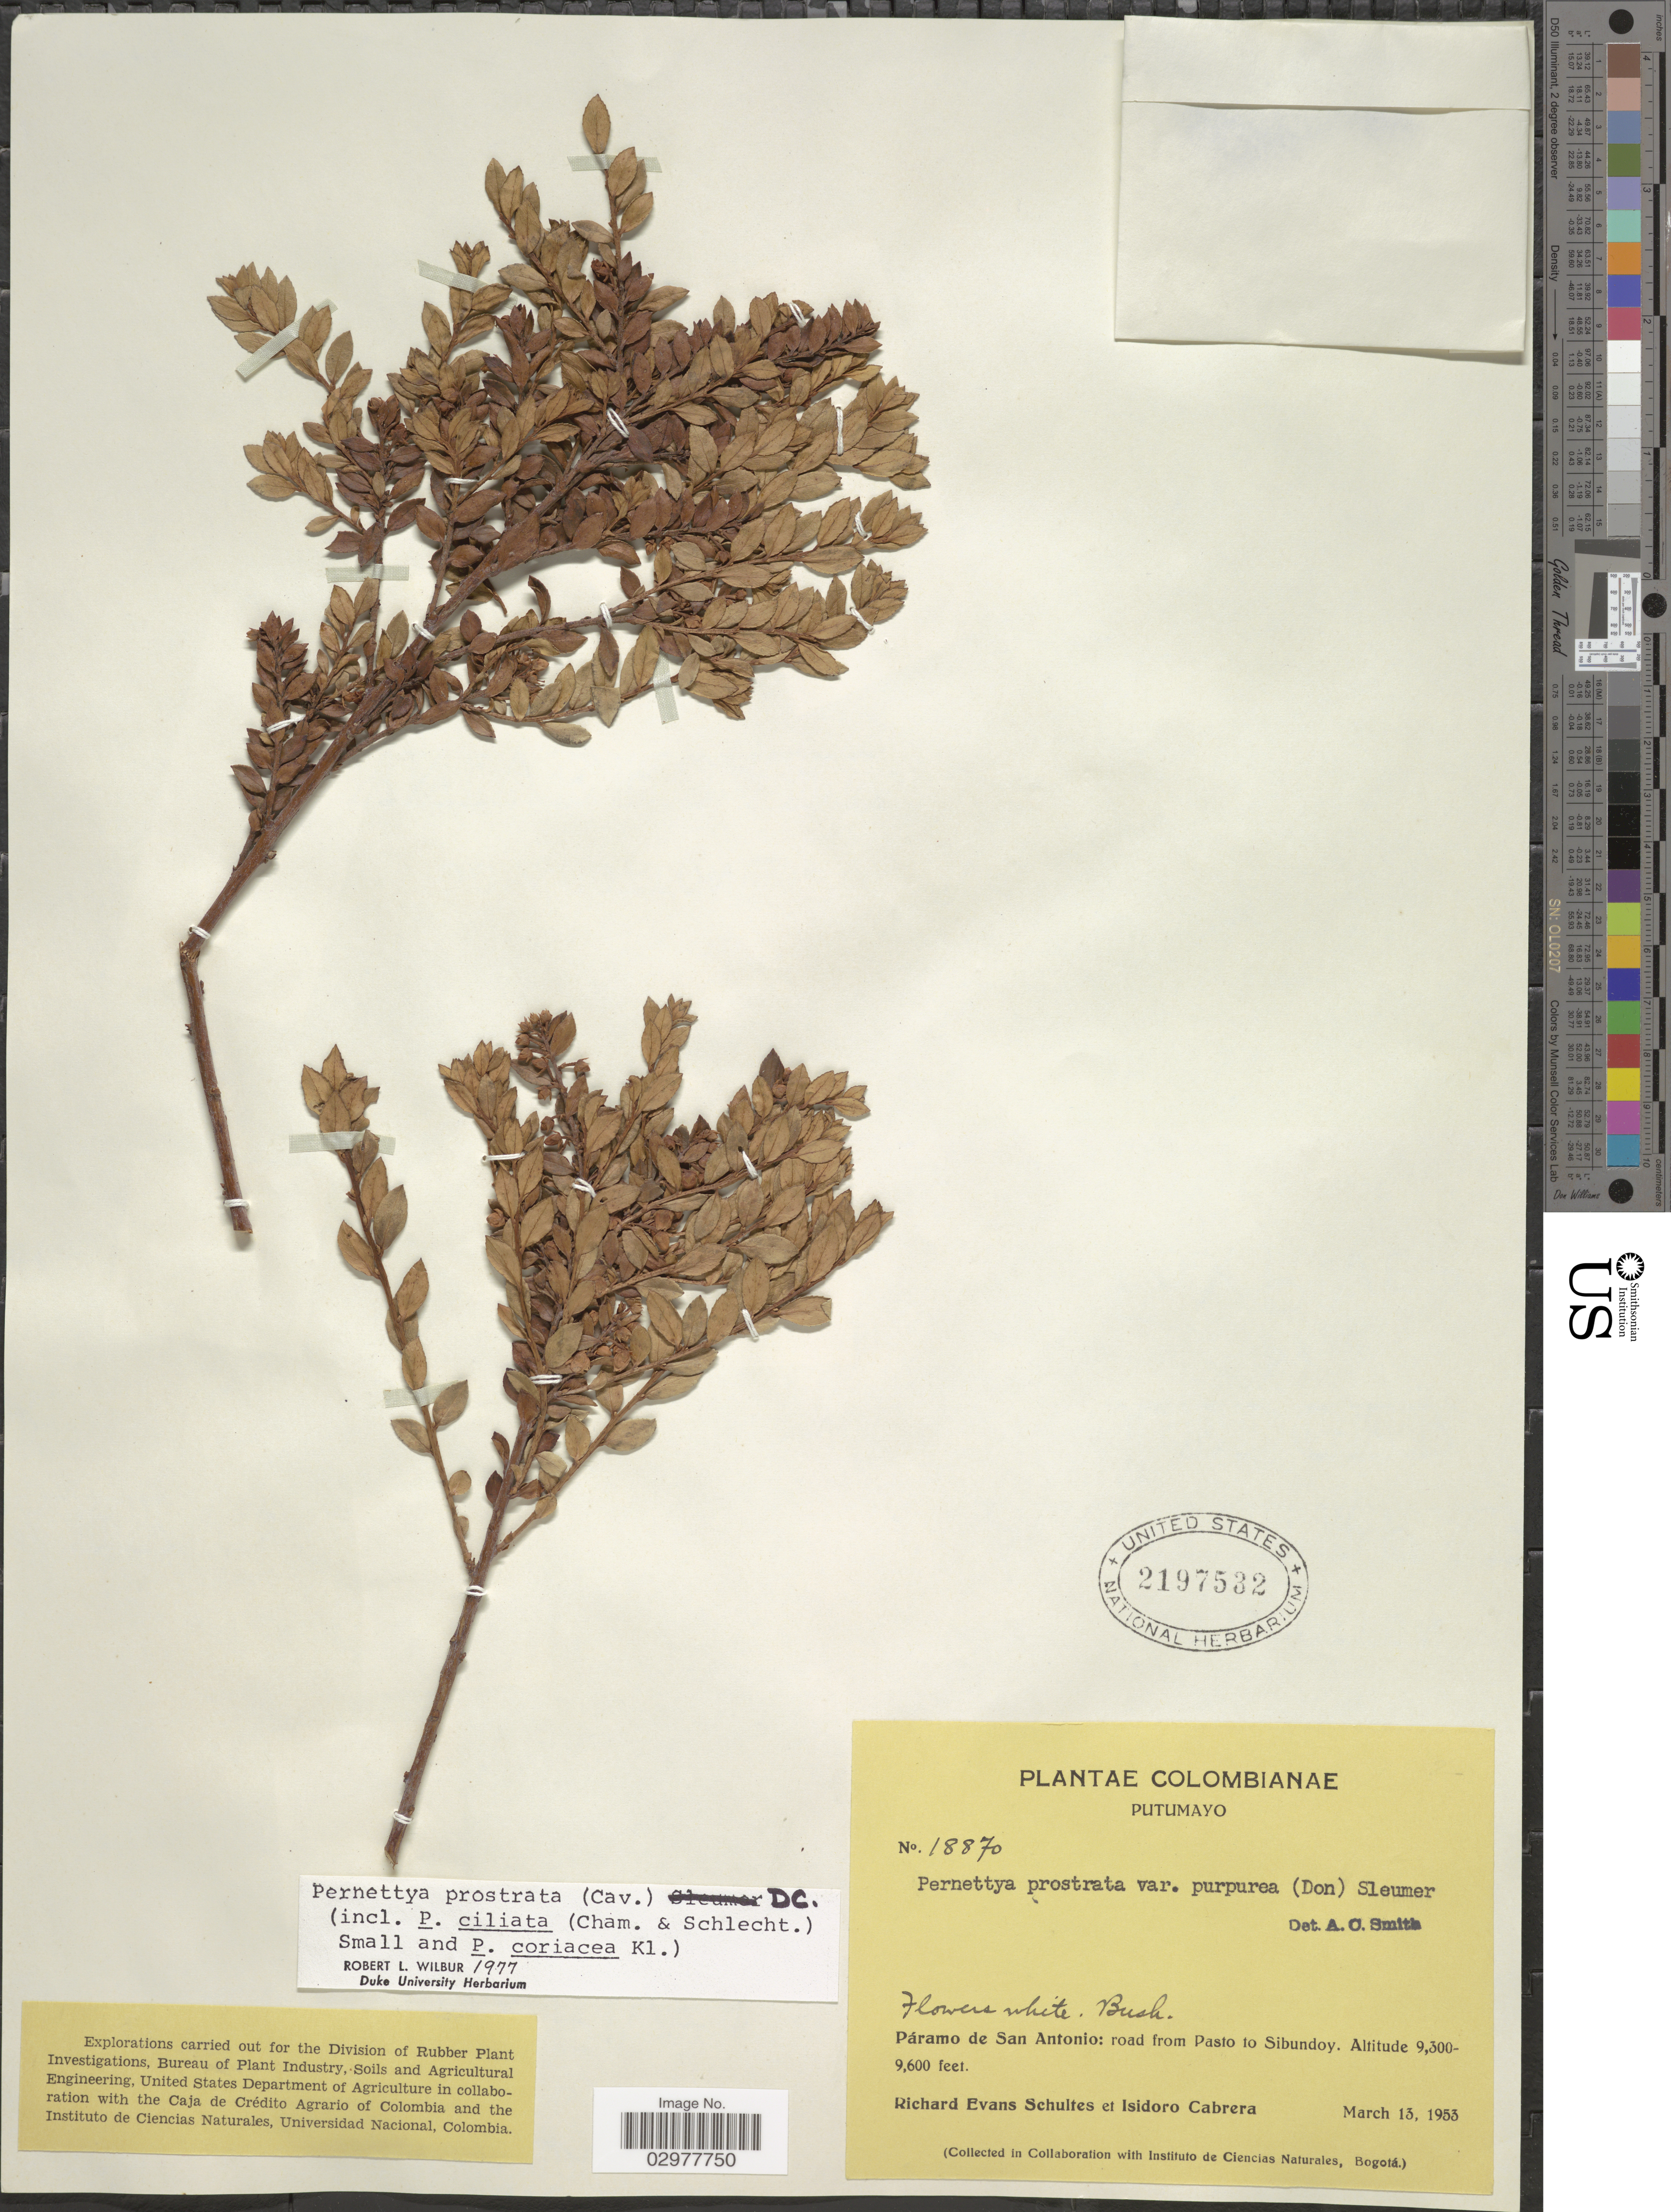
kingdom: Plantae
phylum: Tracheophyta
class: Magnoliopsida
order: Ericales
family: Ericaceae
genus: Pernettya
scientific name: Pernettya prostrata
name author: (Cav.) DC.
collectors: R. E. Schultes & I. Cabrera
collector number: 18870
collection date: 1953-03-13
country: Colombia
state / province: Putumayo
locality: Páramo de San Antonio: road from Pasto to Sibundoy.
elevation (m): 2835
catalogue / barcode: US 2197532